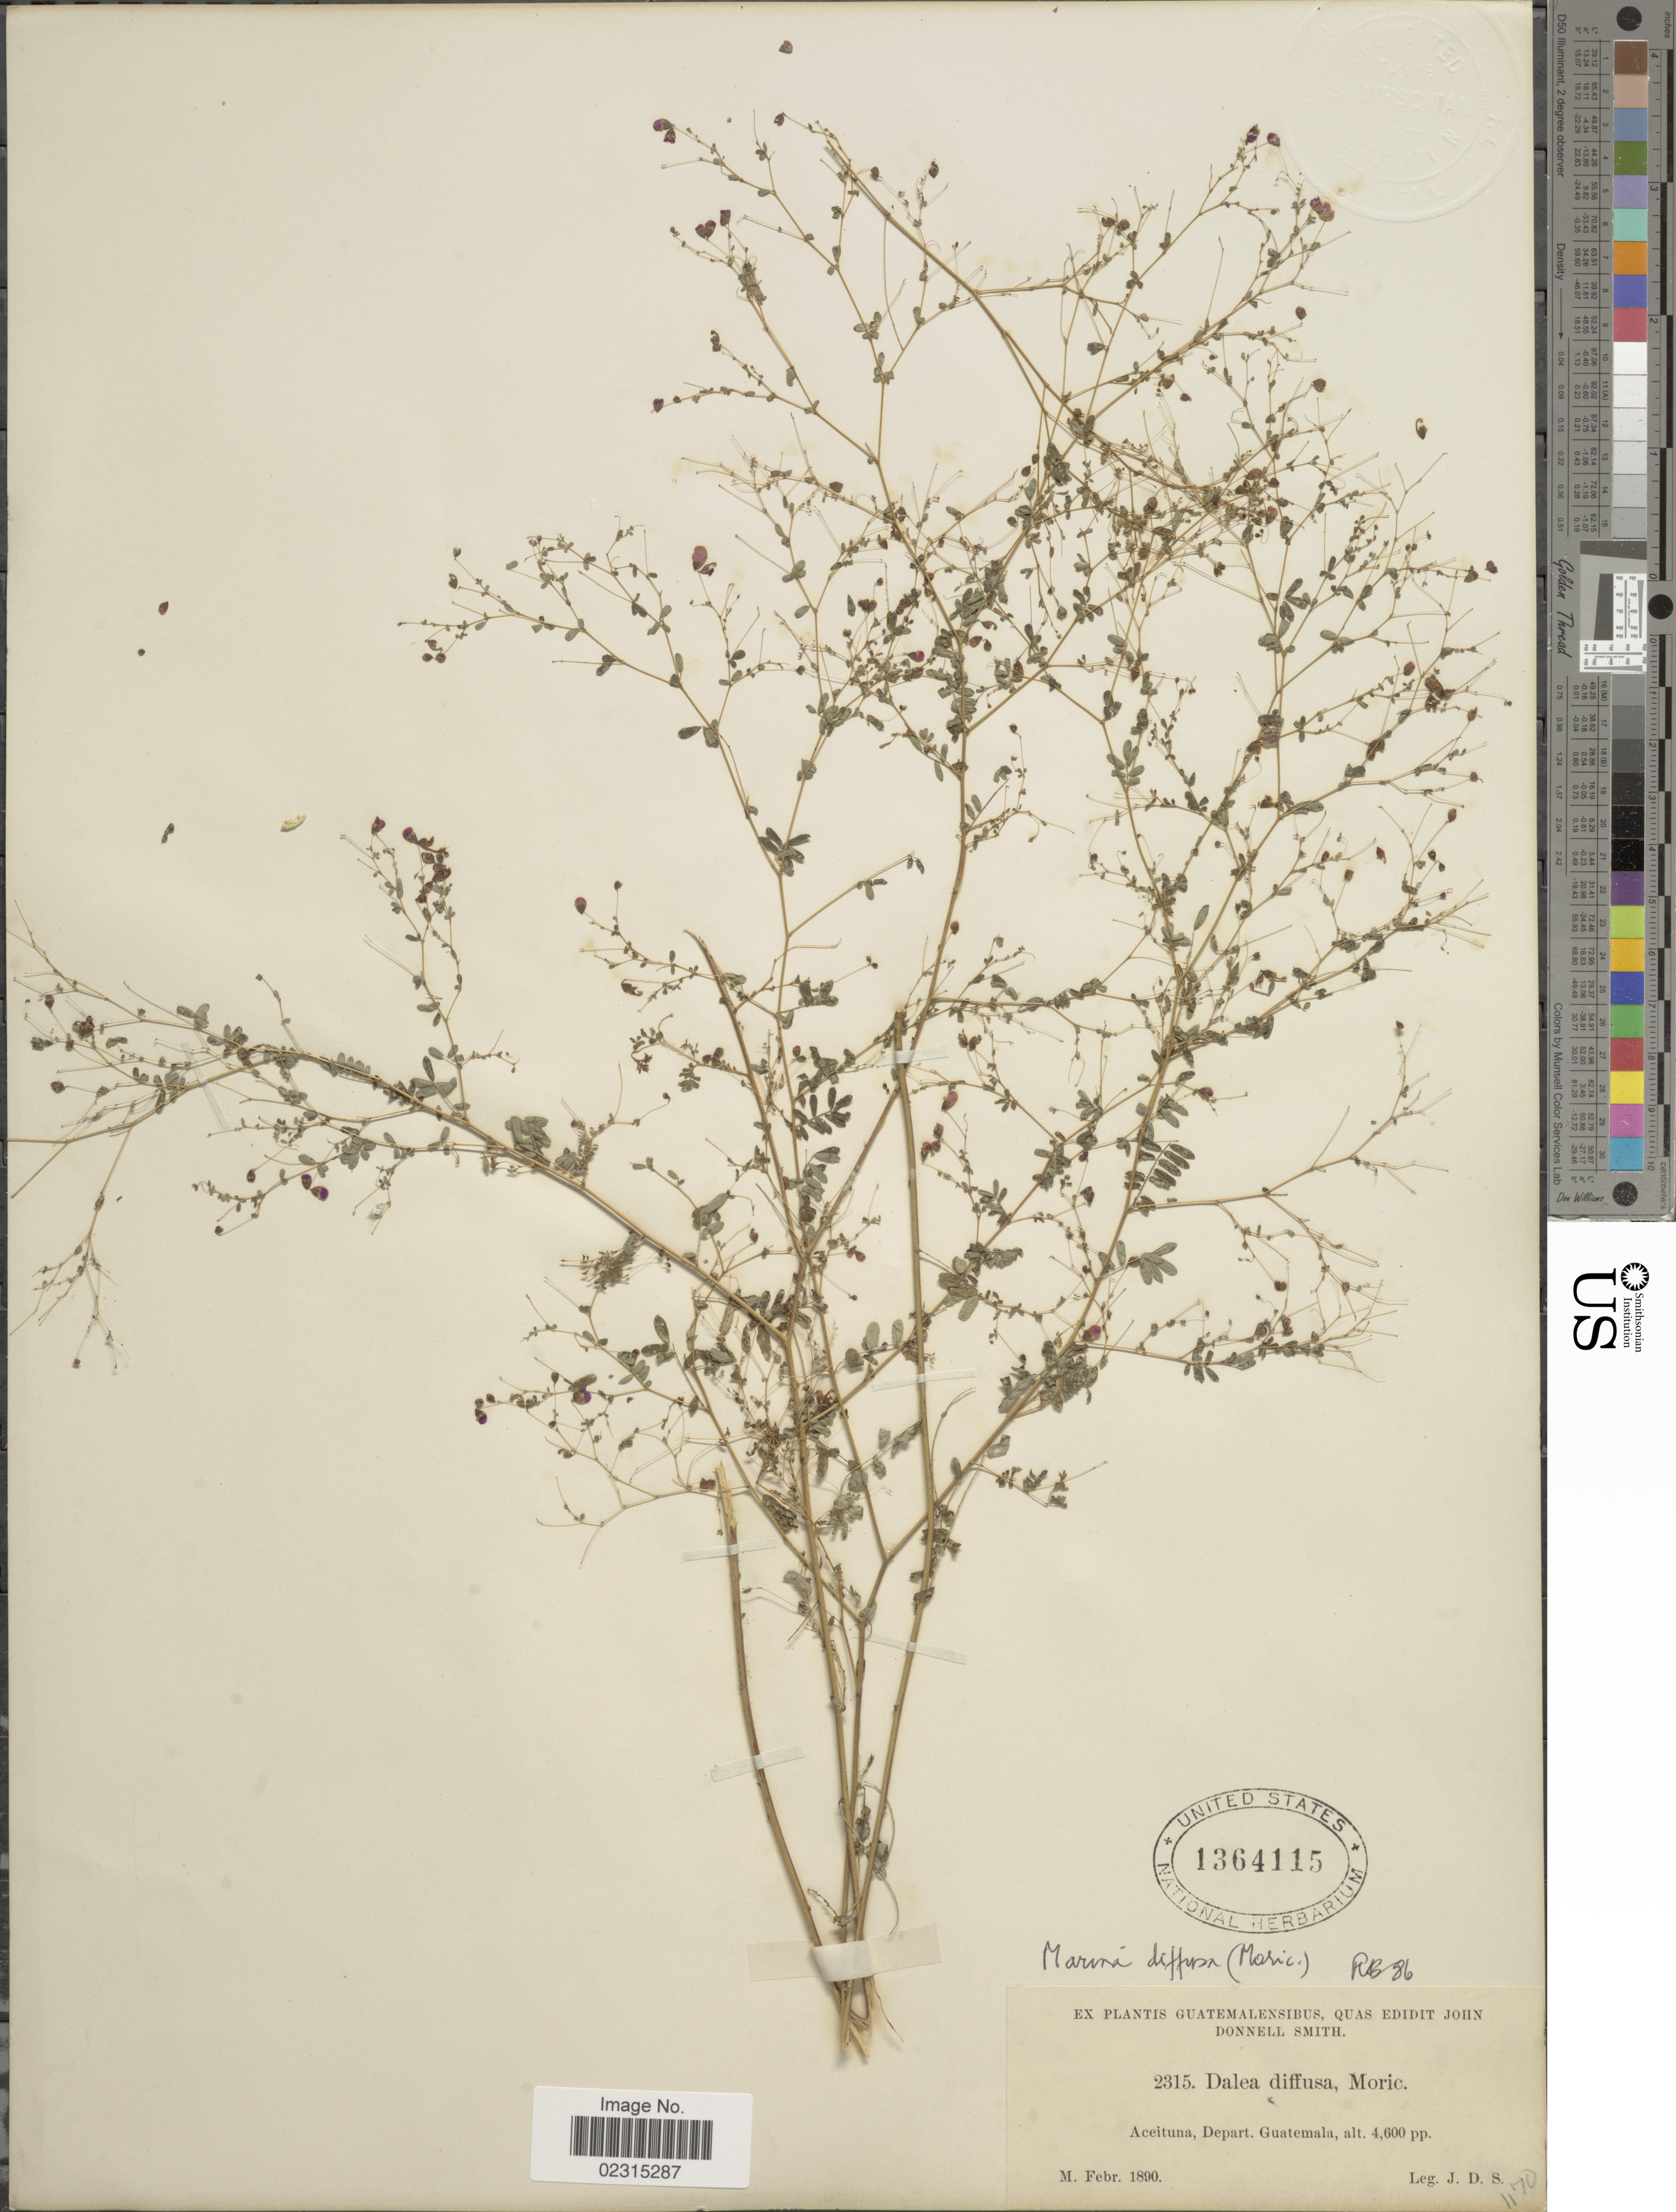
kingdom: Plantae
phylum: Tracheophyta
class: Magnoliopsida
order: Fabales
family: Fabaceae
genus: Marina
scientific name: Marina diffusa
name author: (Moric.) Barneby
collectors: J. Donnell Smith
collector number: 2315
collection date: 1890-02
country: Guatemala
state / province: Guatemala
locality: Aceituna, Depart. Guatemala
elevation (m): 1402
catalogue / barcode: US 1364115